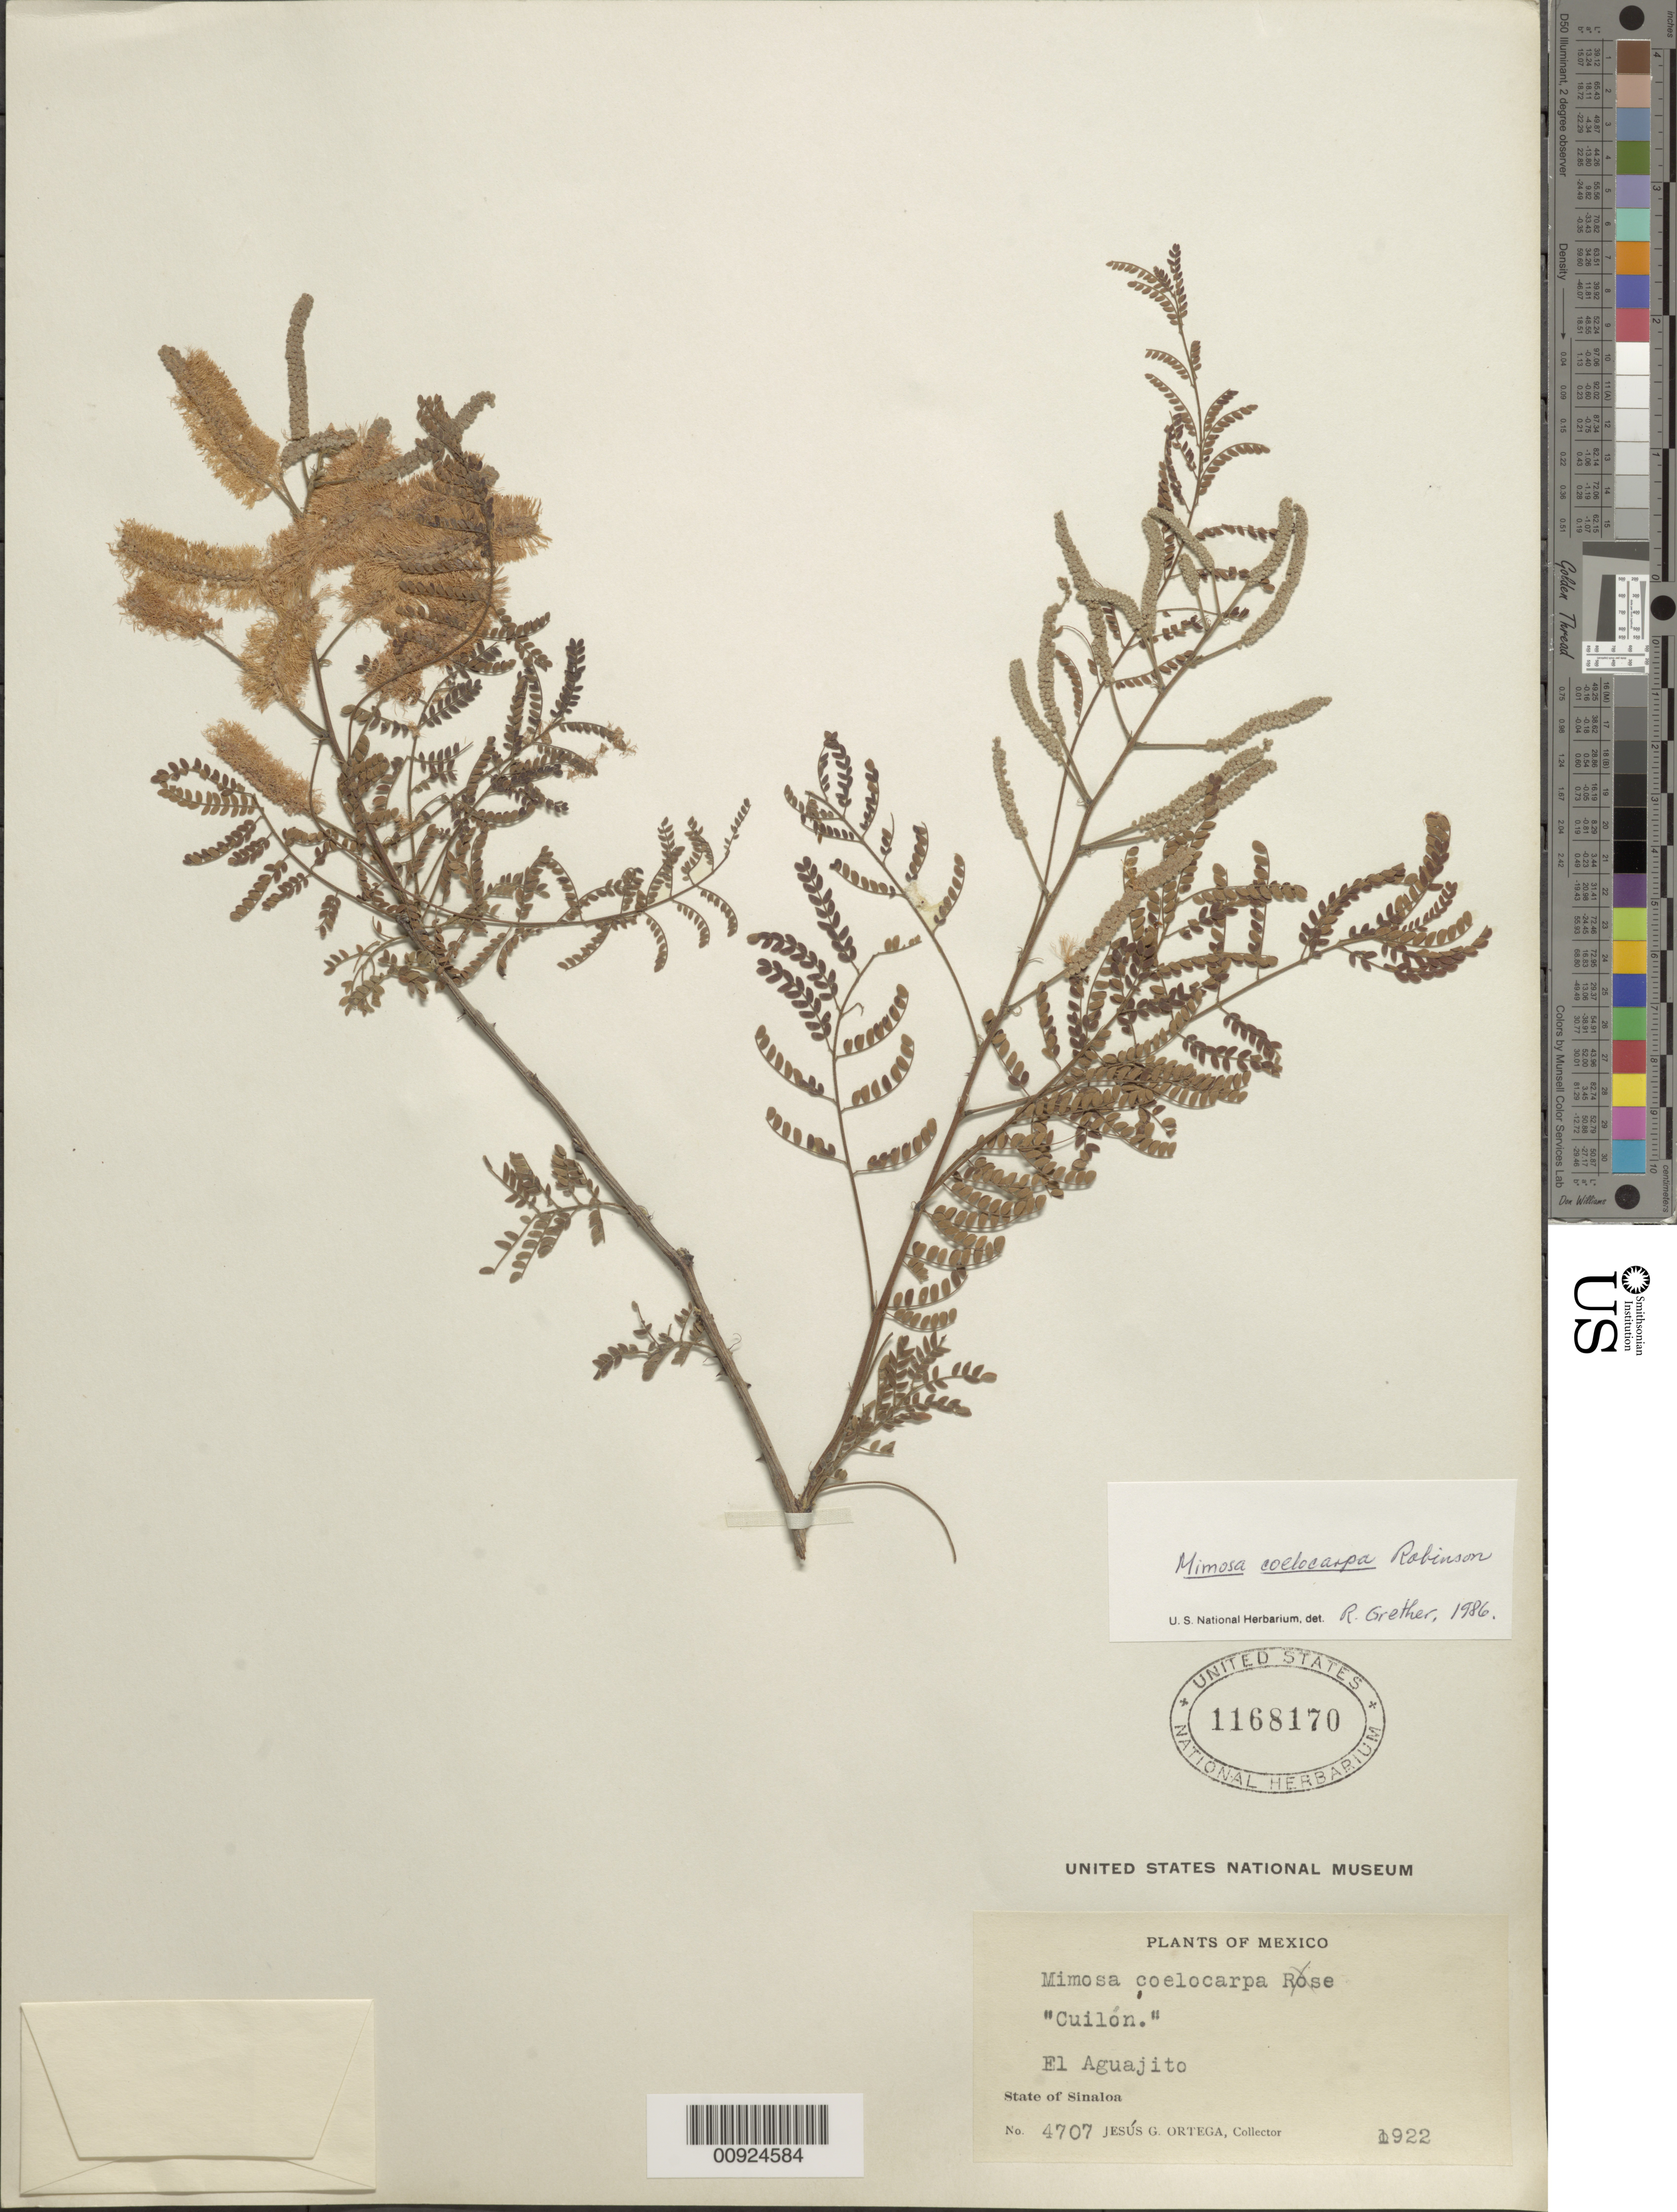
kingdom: Plantae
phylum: Tracheophyta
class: Magnoliopsida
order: Fabales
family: Fabaceae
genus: Mimosa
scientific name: Mimosa coelocarpa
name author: B.L. Rob.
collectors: J. Ortega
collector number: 4707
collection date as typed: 1922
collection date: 1922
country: Mexico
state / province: Sinaloa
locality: El Aguajito, State of Sinaloa.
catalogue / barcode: US 1168170